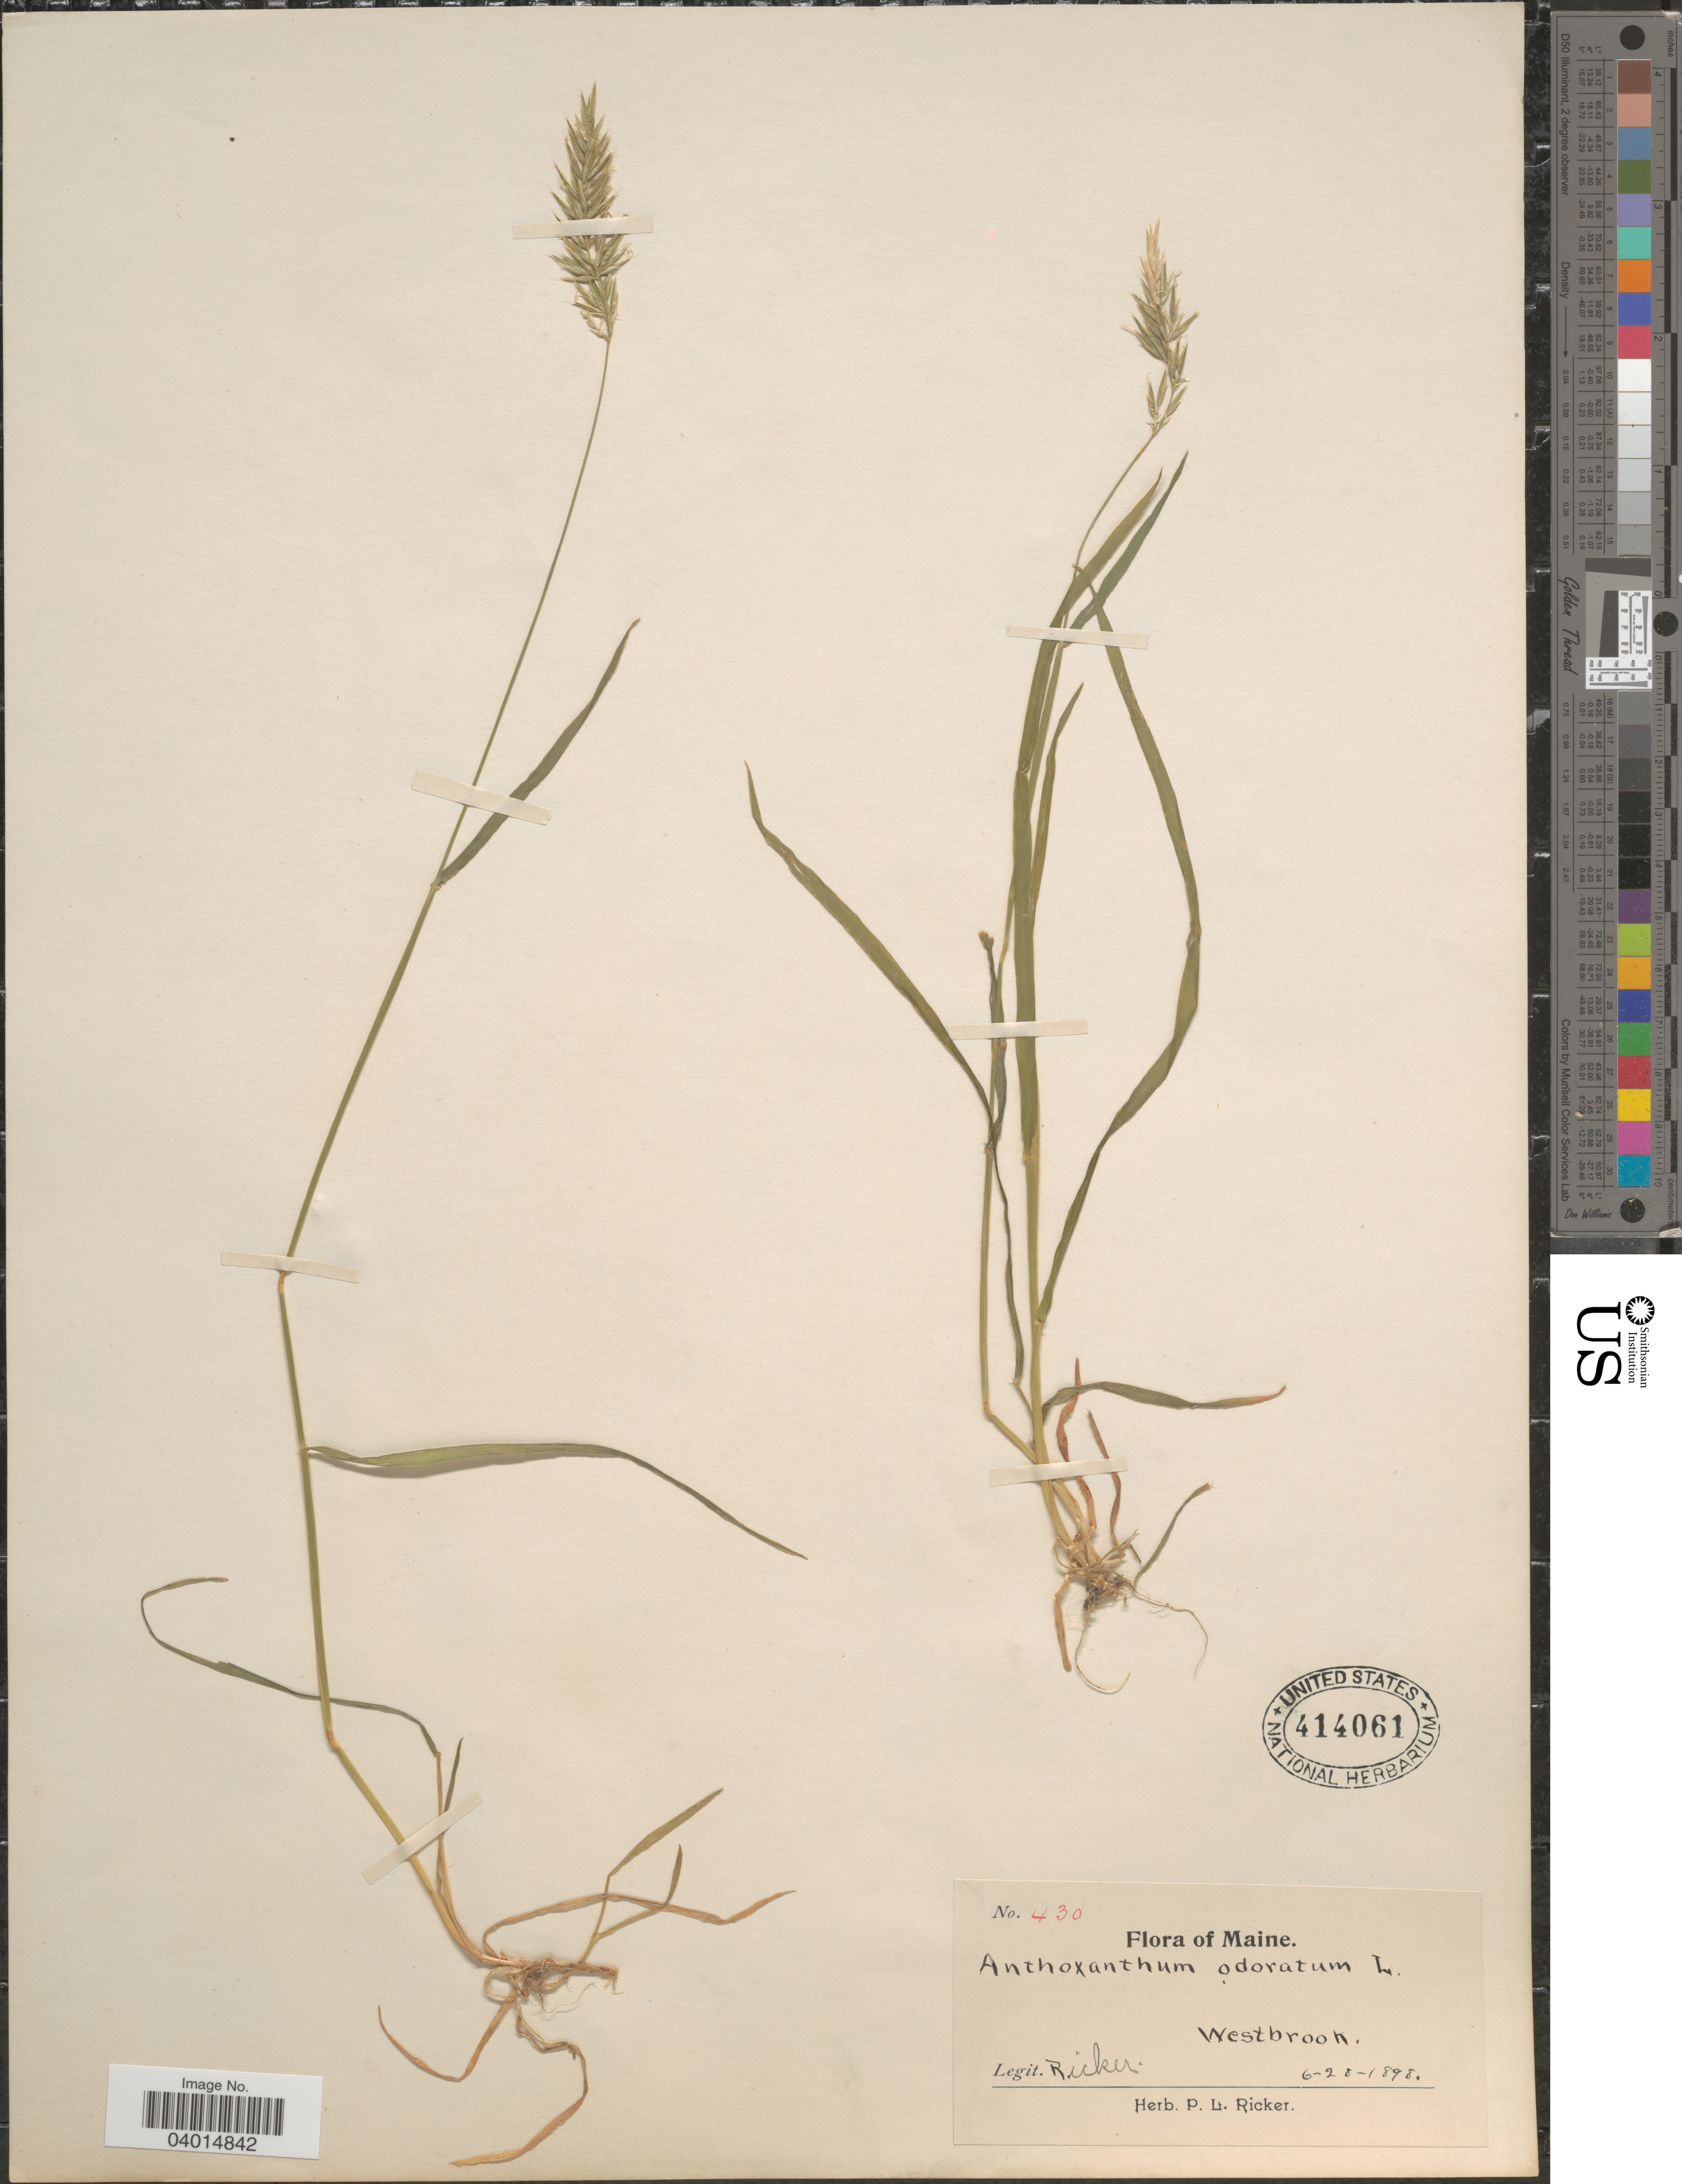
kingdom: Plantae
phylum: Tracheophyta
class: Liliopsida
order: Poales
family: Poaceae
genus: Anthoxanthum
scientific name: Anthoxanthum odoratum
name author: L.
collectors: P. Ricker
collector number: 430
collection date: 1898-06-28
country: United States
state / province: Maine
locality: Westbrook.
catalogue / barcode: US 414061